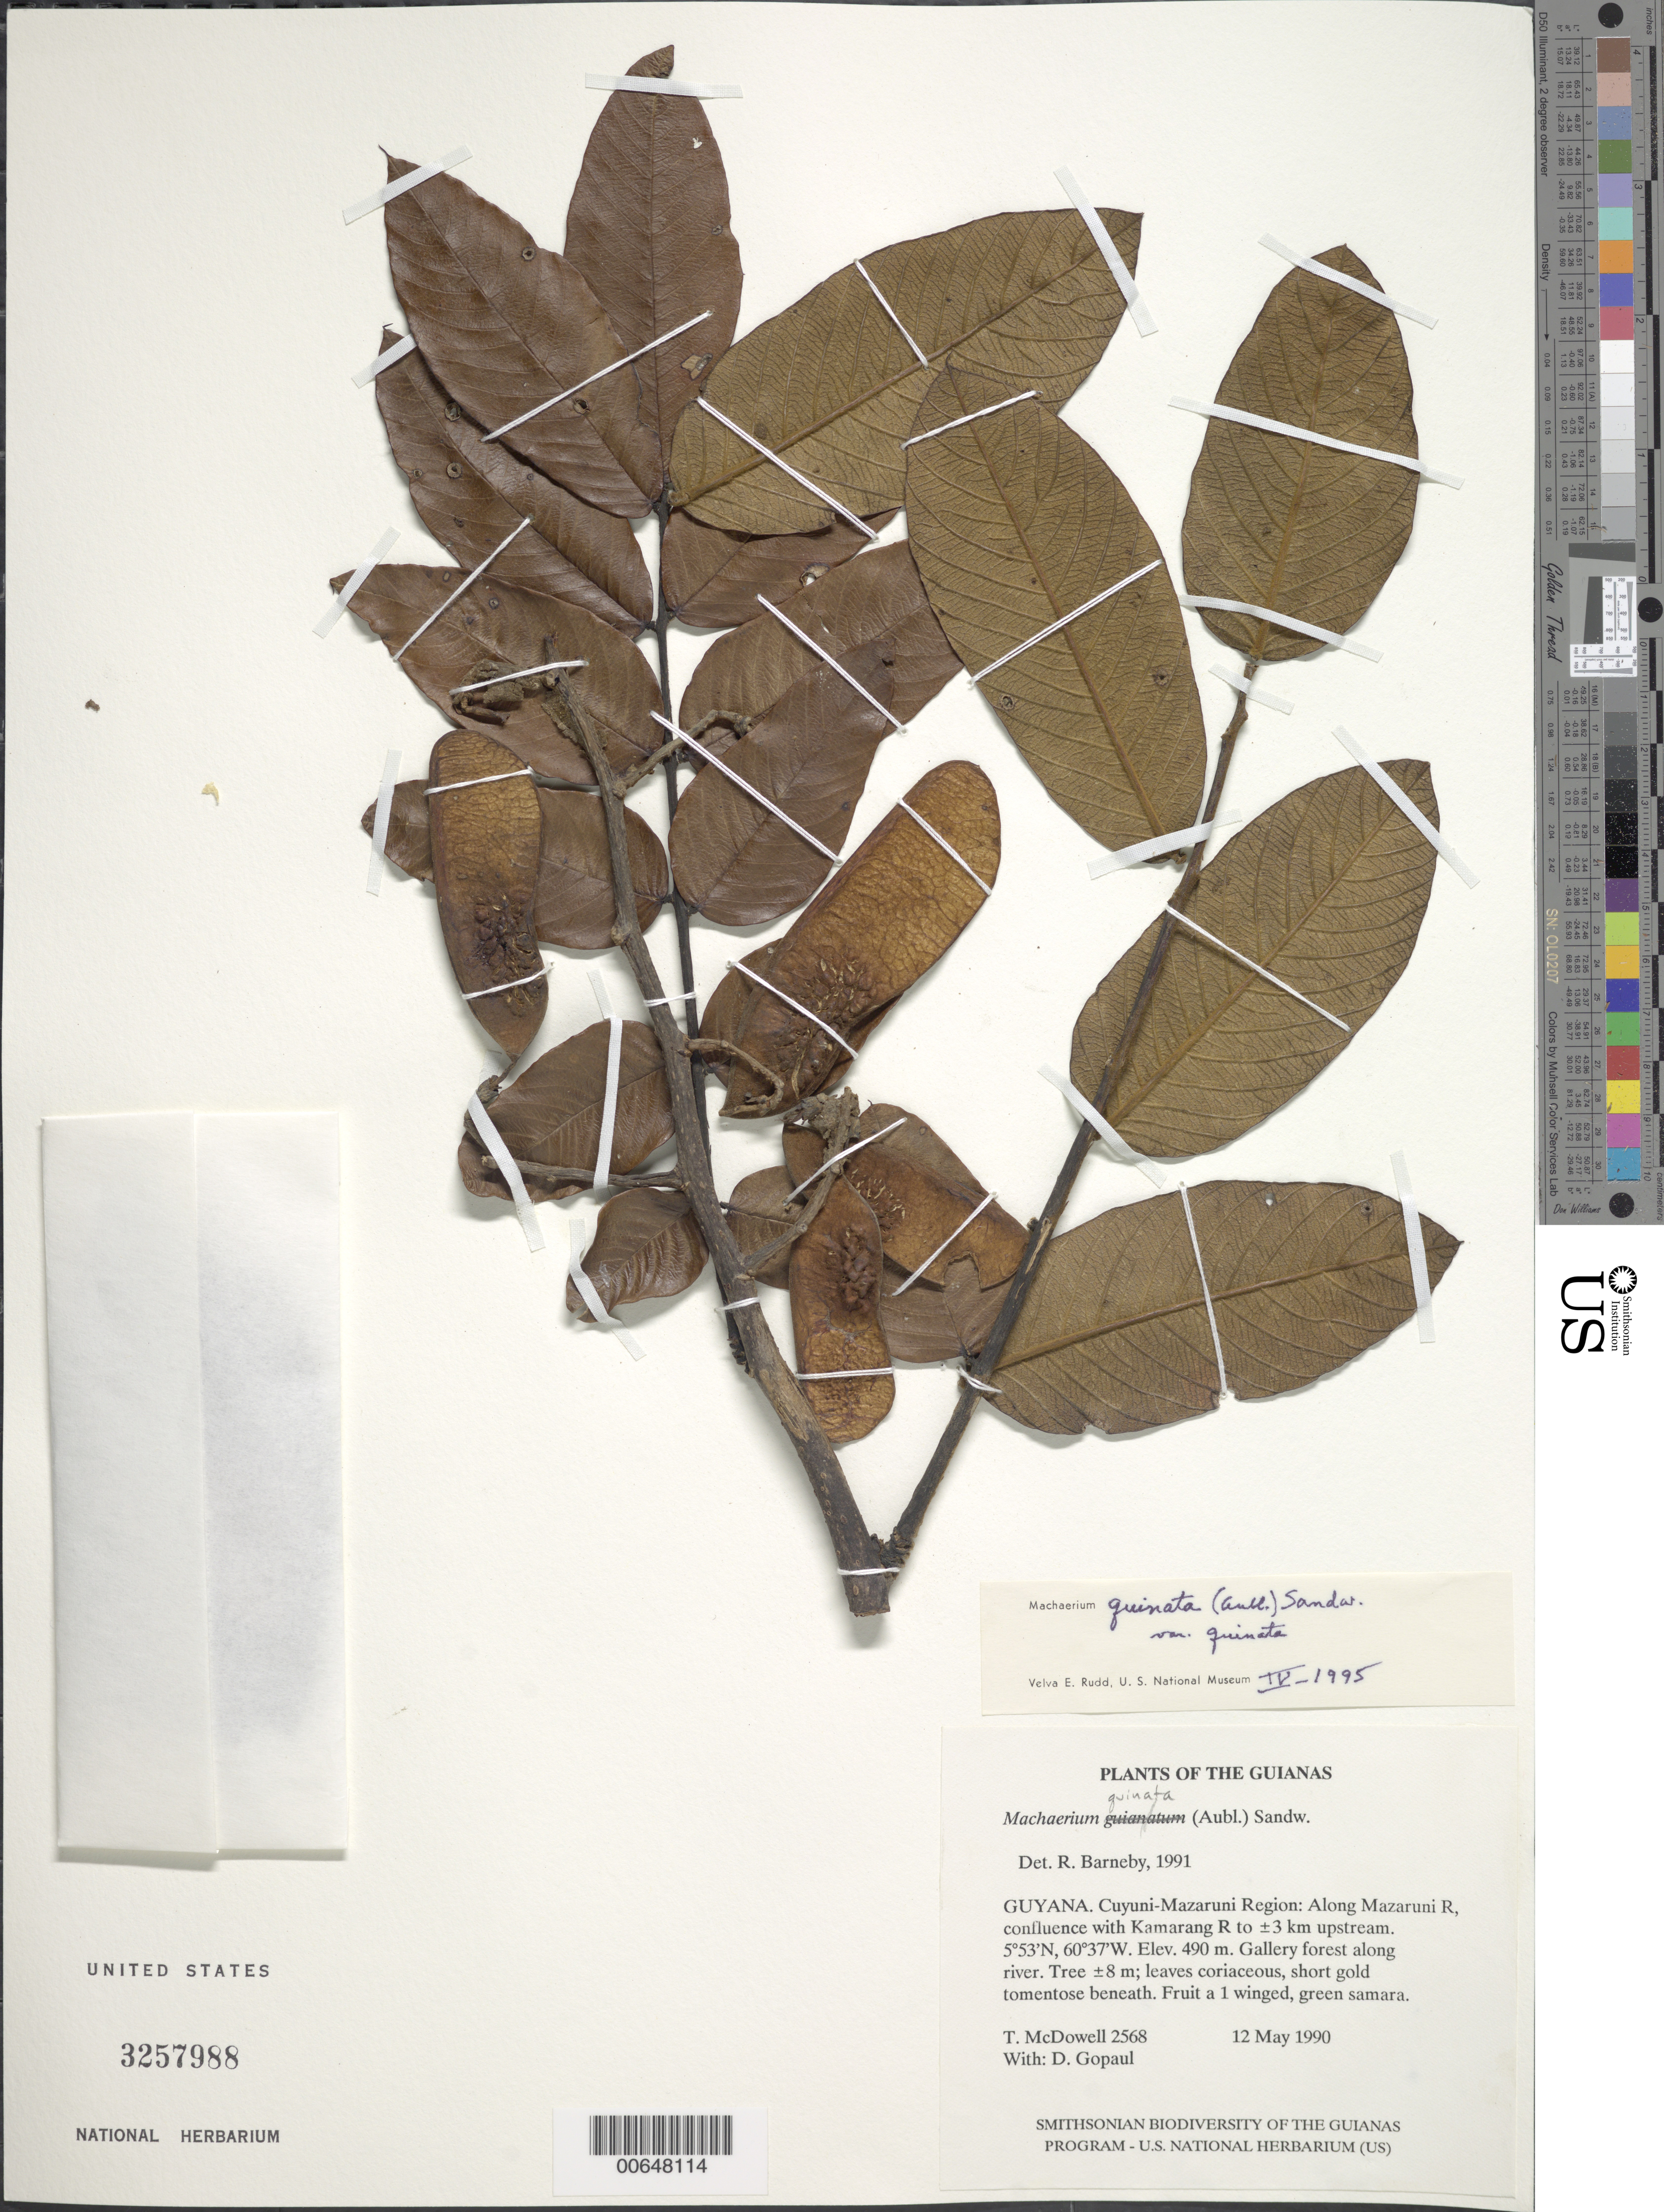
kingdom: Plantae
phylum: Tracheophyta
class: Magnoliopsida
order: Fabales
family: Fabaceae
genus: Machaerium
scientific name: Machaerium quinatum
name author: (Aubl.) Sandwith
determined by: Barneby, Rupert C., (NY)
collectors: T. McDowell & D. Gopaul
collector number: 2568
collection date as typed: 12 May 1990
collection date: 1990-05-12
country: Guyana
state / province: Cuyuni-Mazaruni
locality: Along Mazaruni R, confluence with Kamarang R to ±3 km upstream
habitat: Gallery forest along river, river very high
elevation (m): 490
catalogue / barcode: US 3257988